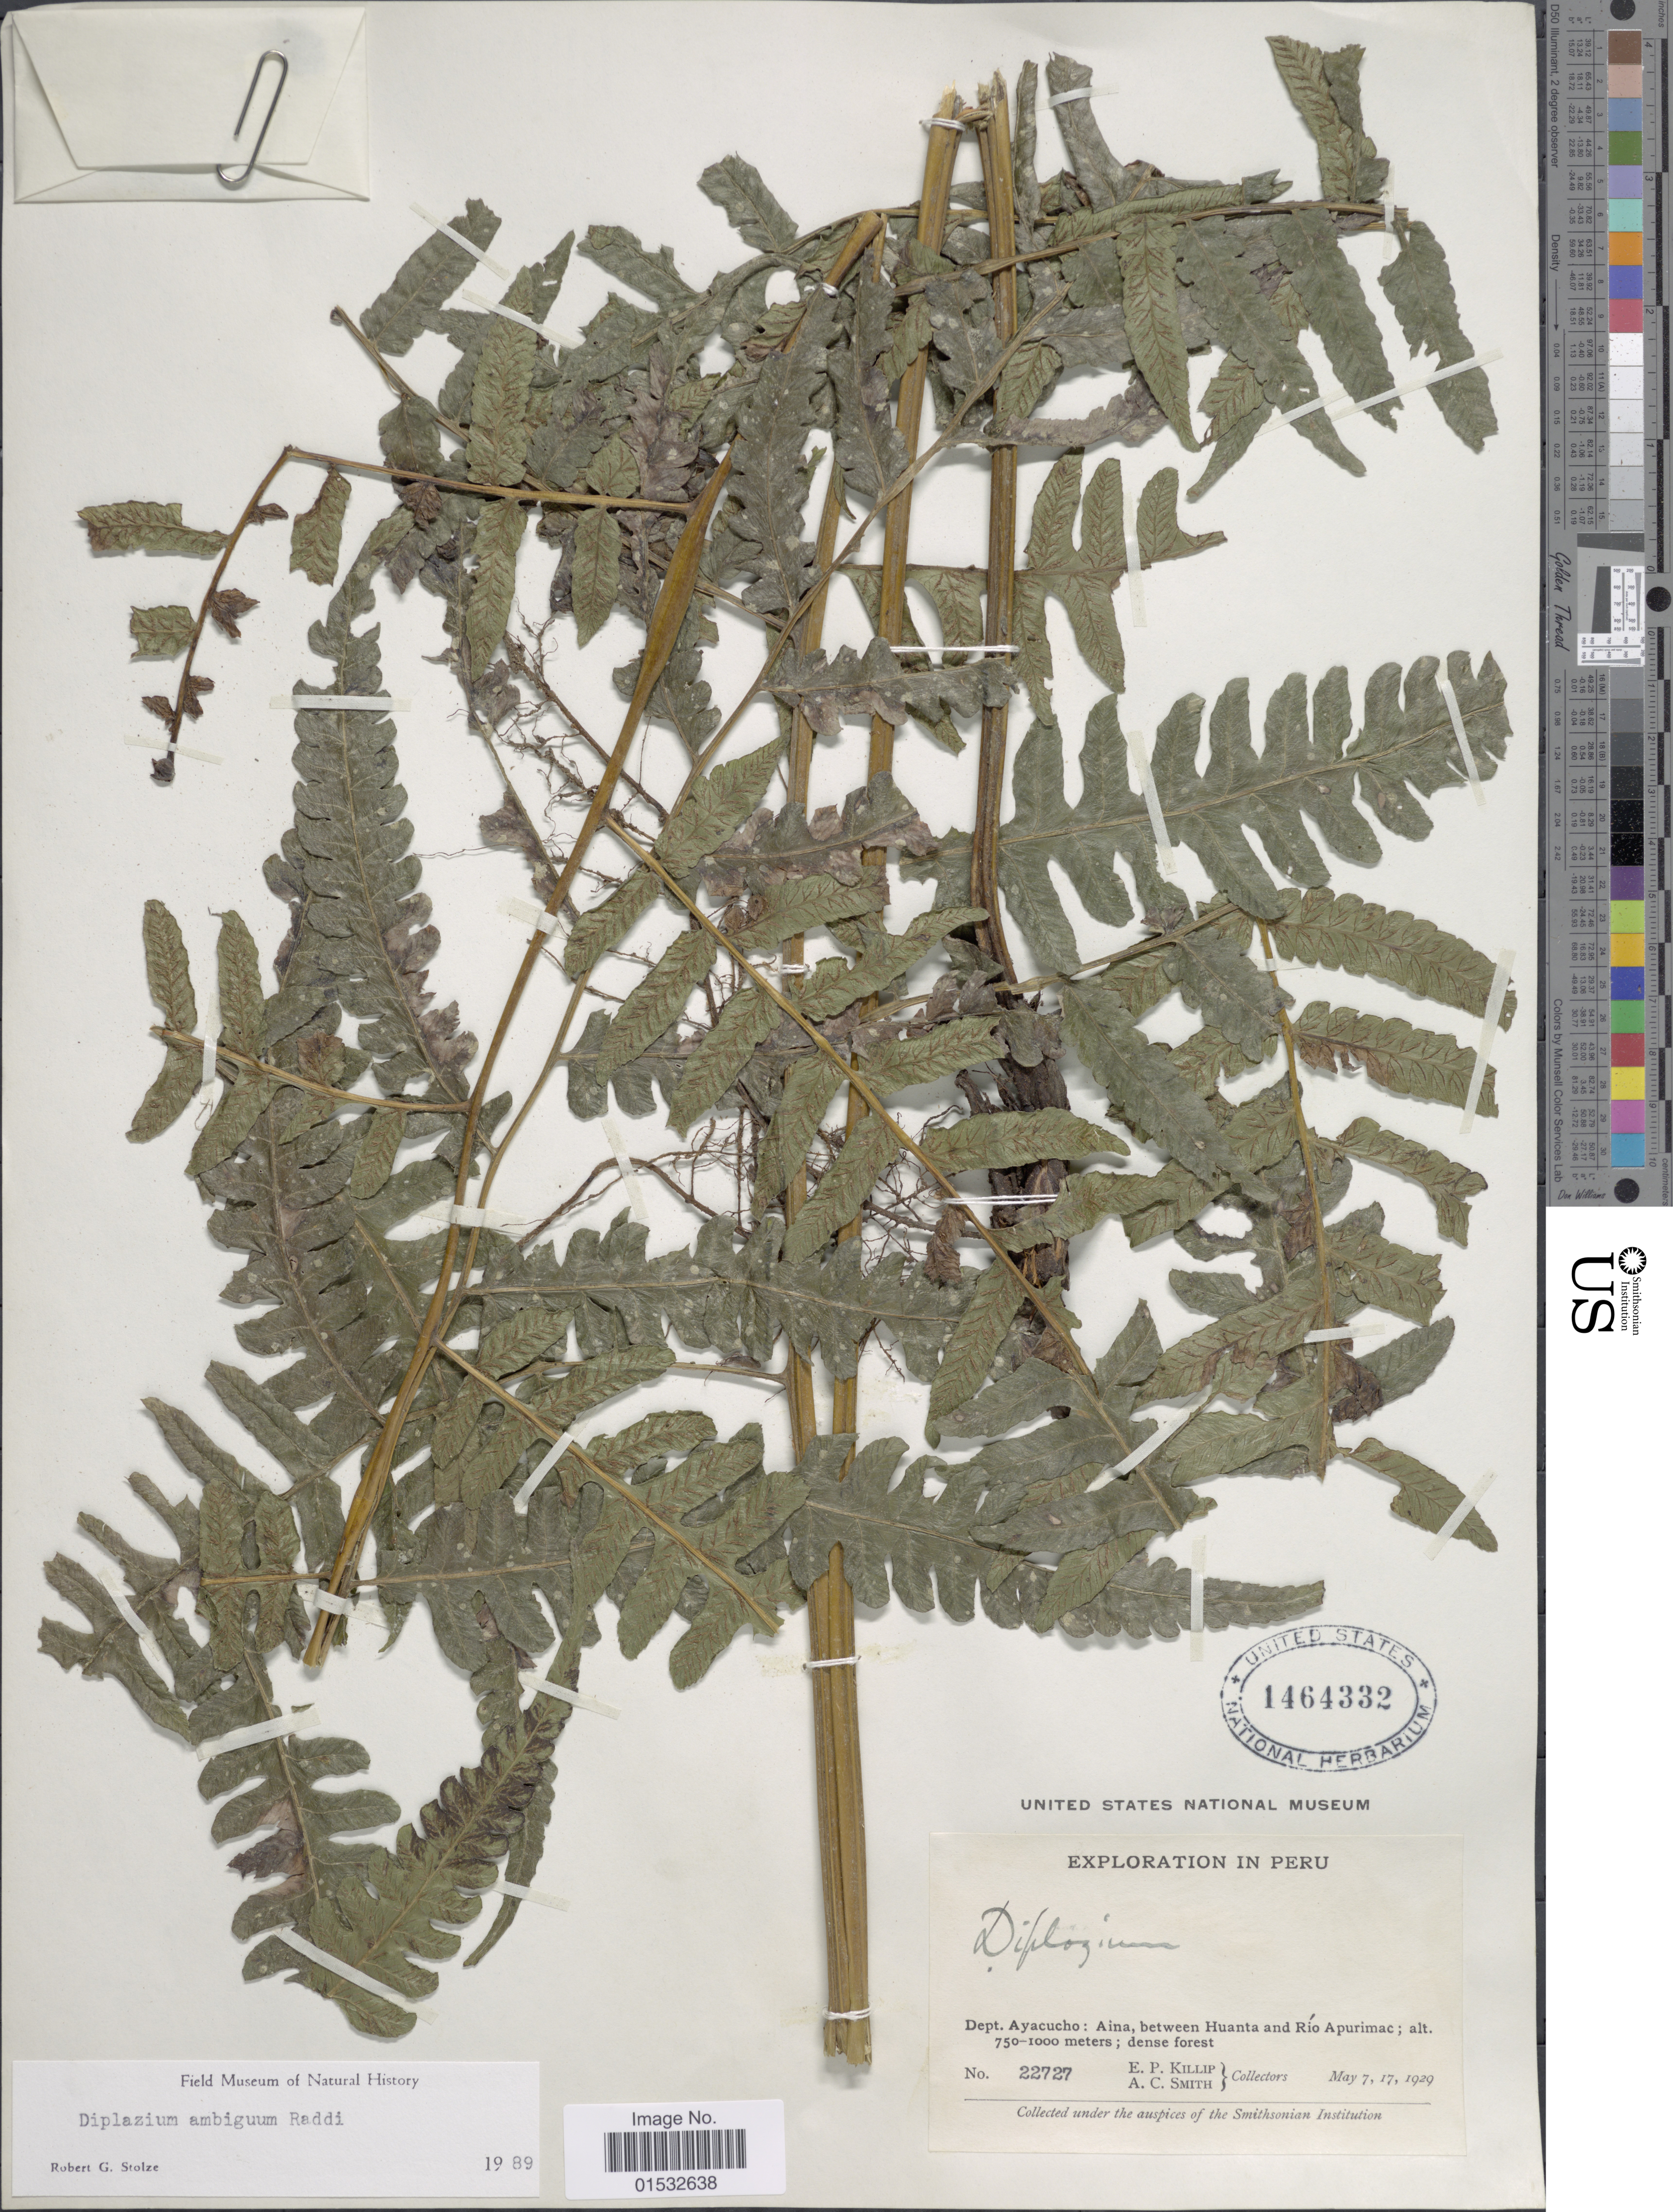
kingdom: Plantae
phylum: Tracheophyta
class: Polypodiopsida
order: Polypodiales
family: Athyriaceae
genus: Diplazium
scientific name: Diplazium ambiguum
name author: Raddi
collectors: E. P. Killip & A. C. Smith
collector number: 22727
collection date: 1929-05-07/1929-05-17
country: Peru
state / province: Ayacucho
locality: Aina, between Huanta and Río Apurimac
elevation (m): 750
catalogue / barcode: US 1464332